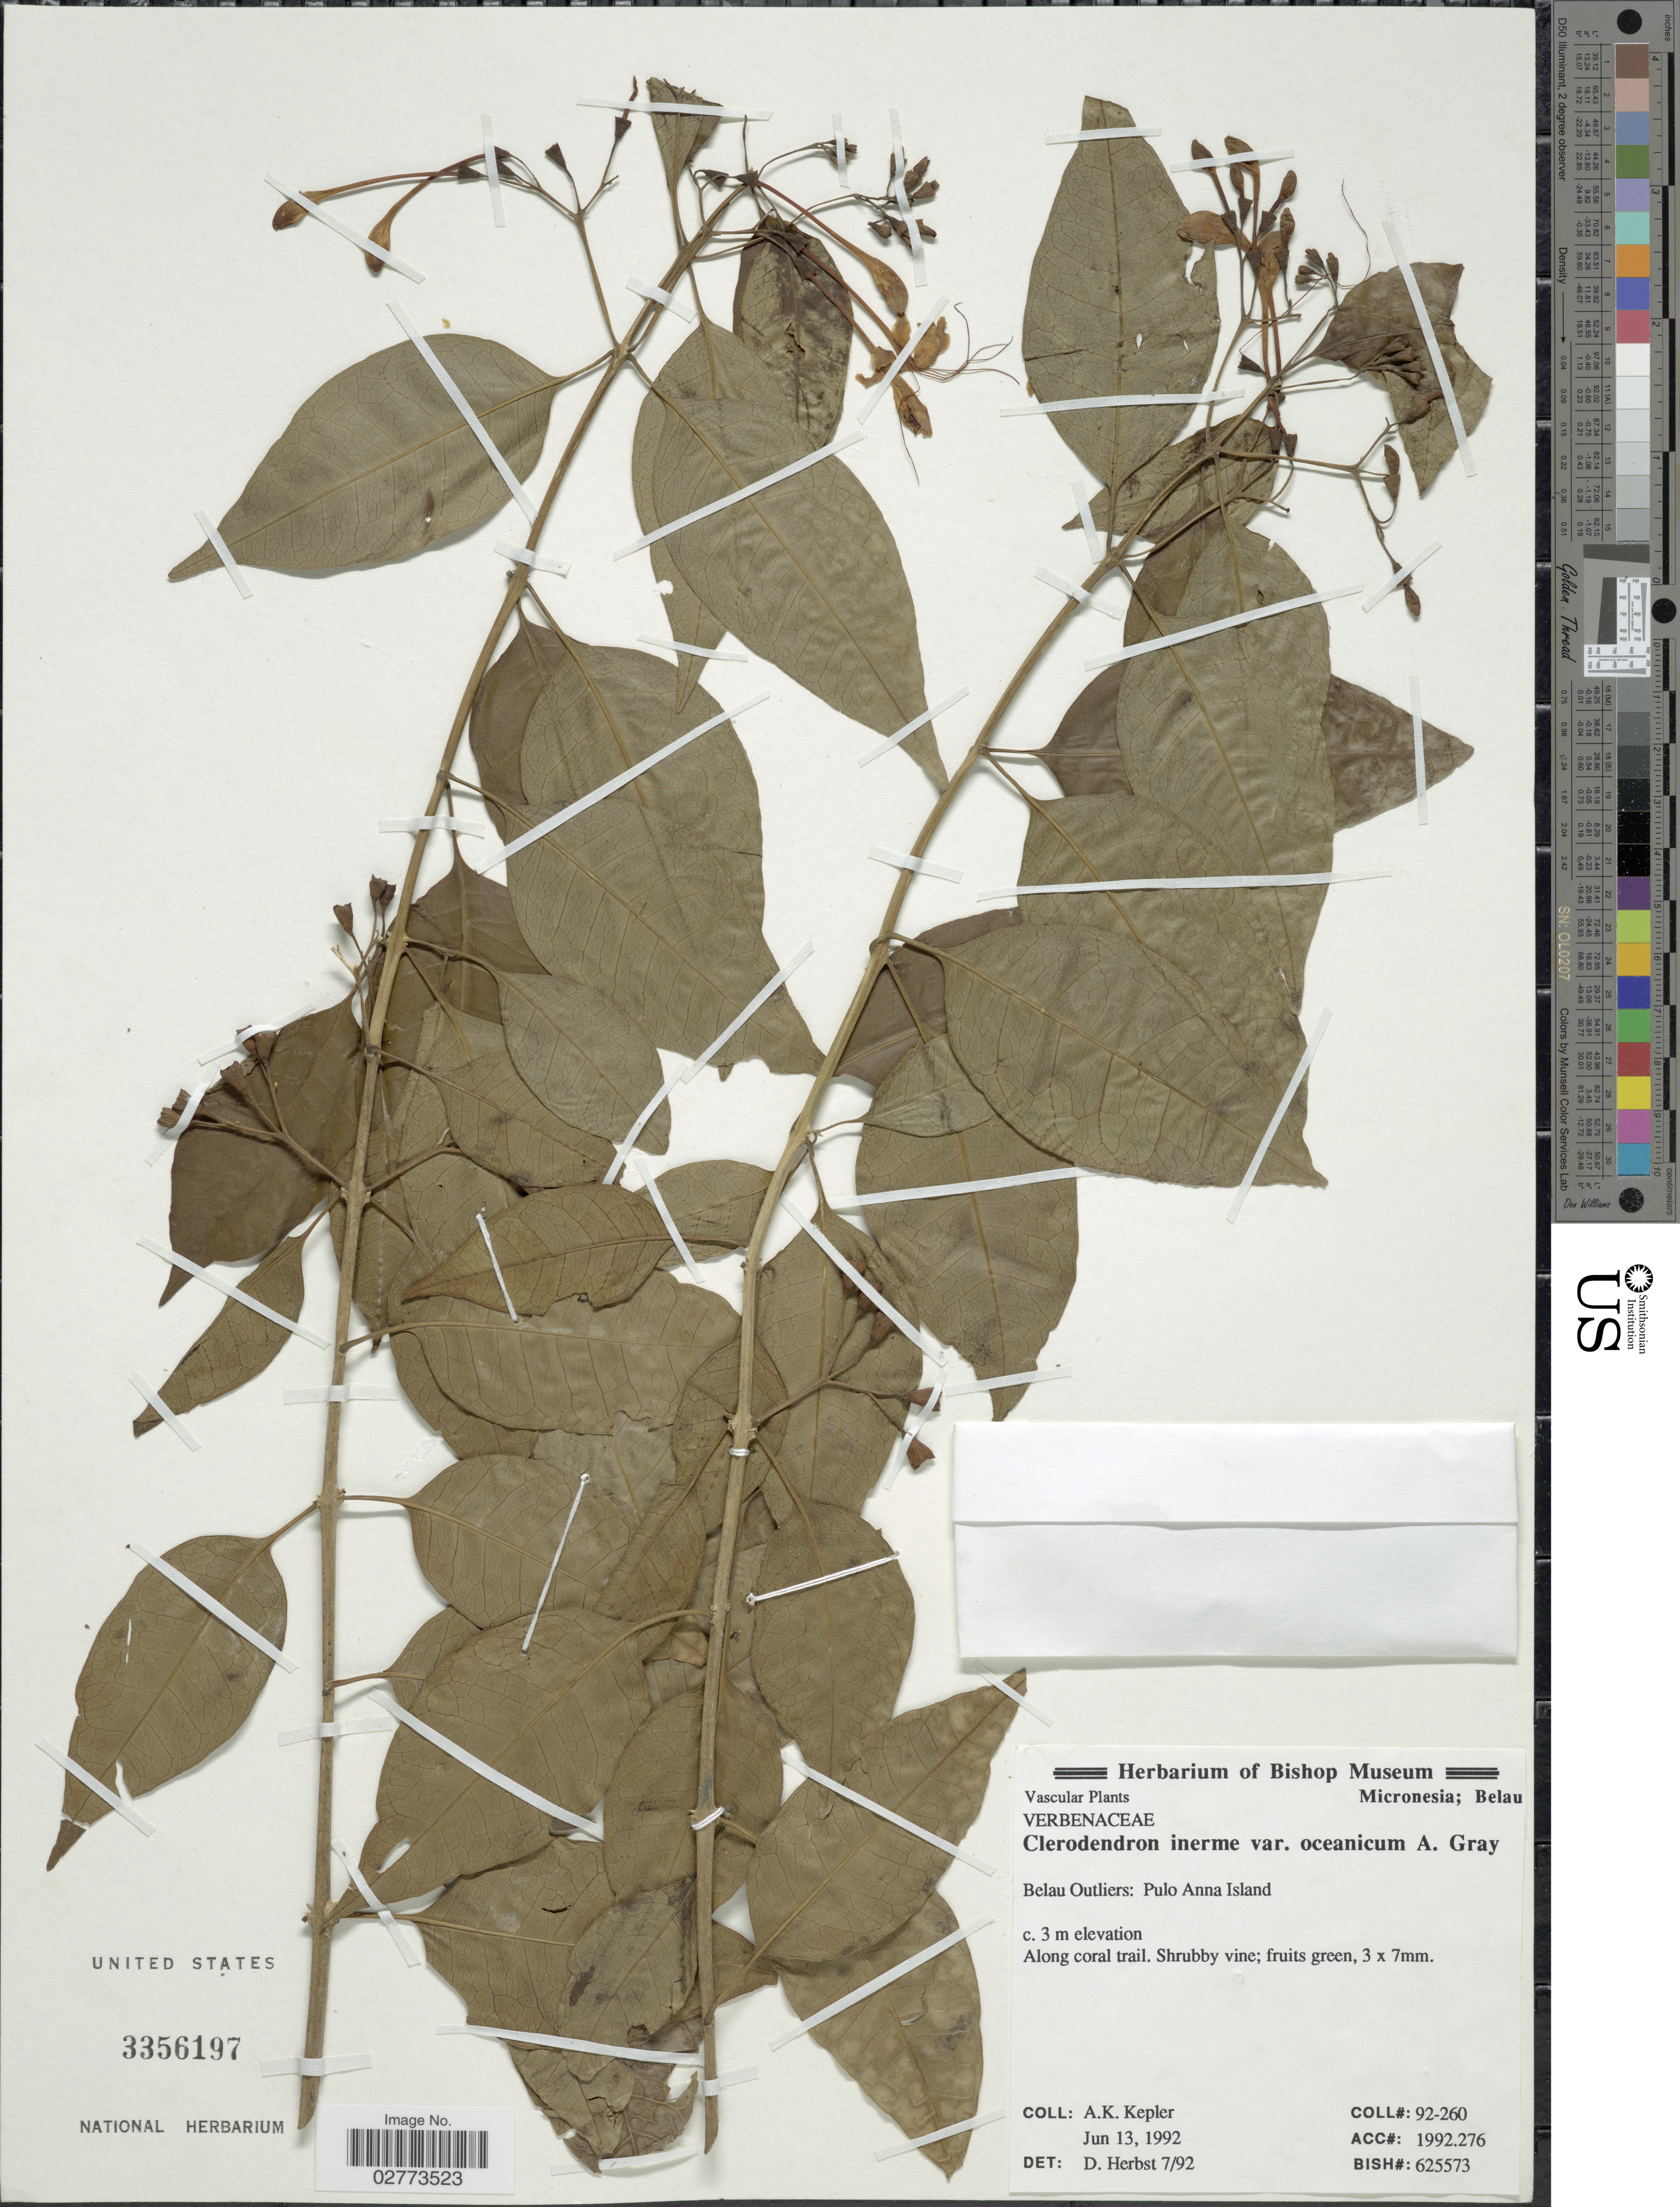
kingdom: Plantae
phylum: Tracheophyta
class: Magnoliopsida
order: Lamiales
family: Lamiaceae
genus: Clerodendrum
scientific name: Clerodendrum inerme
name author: (L.) Gaertn.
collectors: A. K. Kepler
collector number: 92-260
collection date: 1992-06-13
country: Palau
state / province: Belau Outliers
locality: Micronesia. Pulo Anna Island.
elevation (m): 3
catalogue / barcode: US 3356197